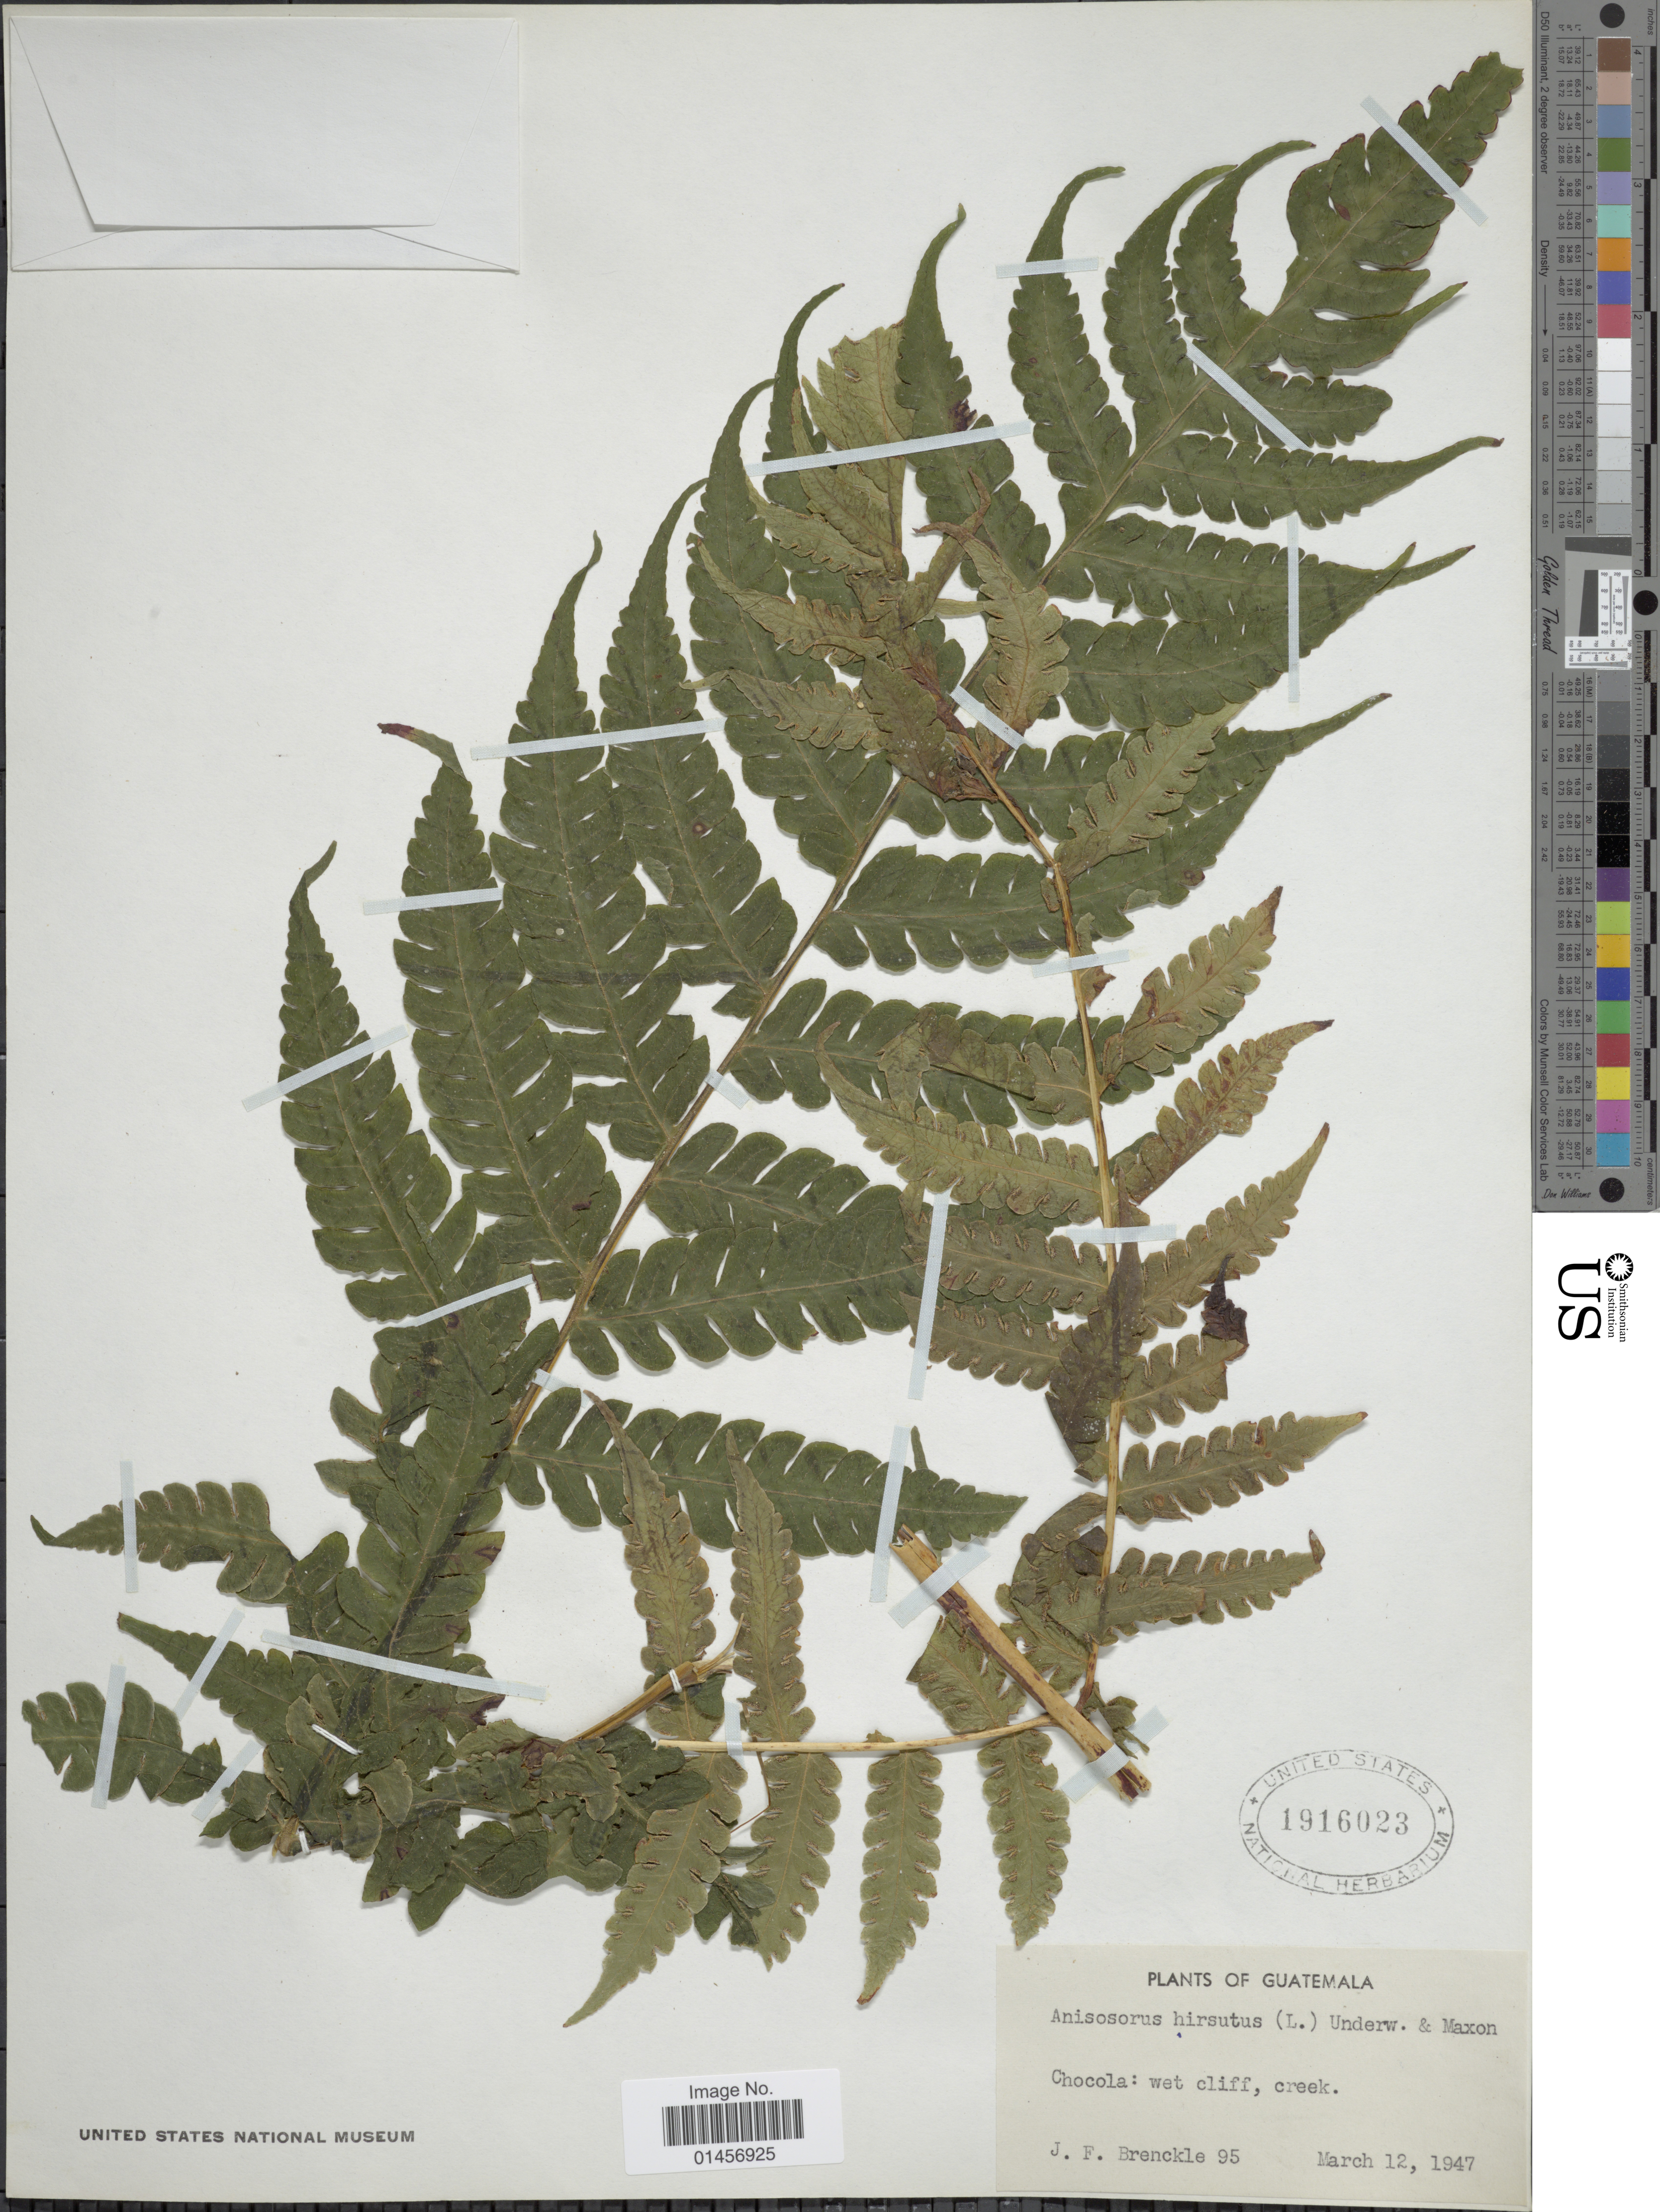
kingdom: Plantae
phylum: Tracheophyta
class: Polypodiopsida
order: Polypodiales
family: Lonchitidaceae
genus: Lonchitis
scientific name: Lonchitis hirsuta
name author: L.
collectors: J. Brenckle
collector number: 95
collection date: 1947-03-12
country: Guatemala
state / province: Guatemala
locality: Guatemala, Chocola: wet cliff, creek.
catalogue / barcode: US 1916023